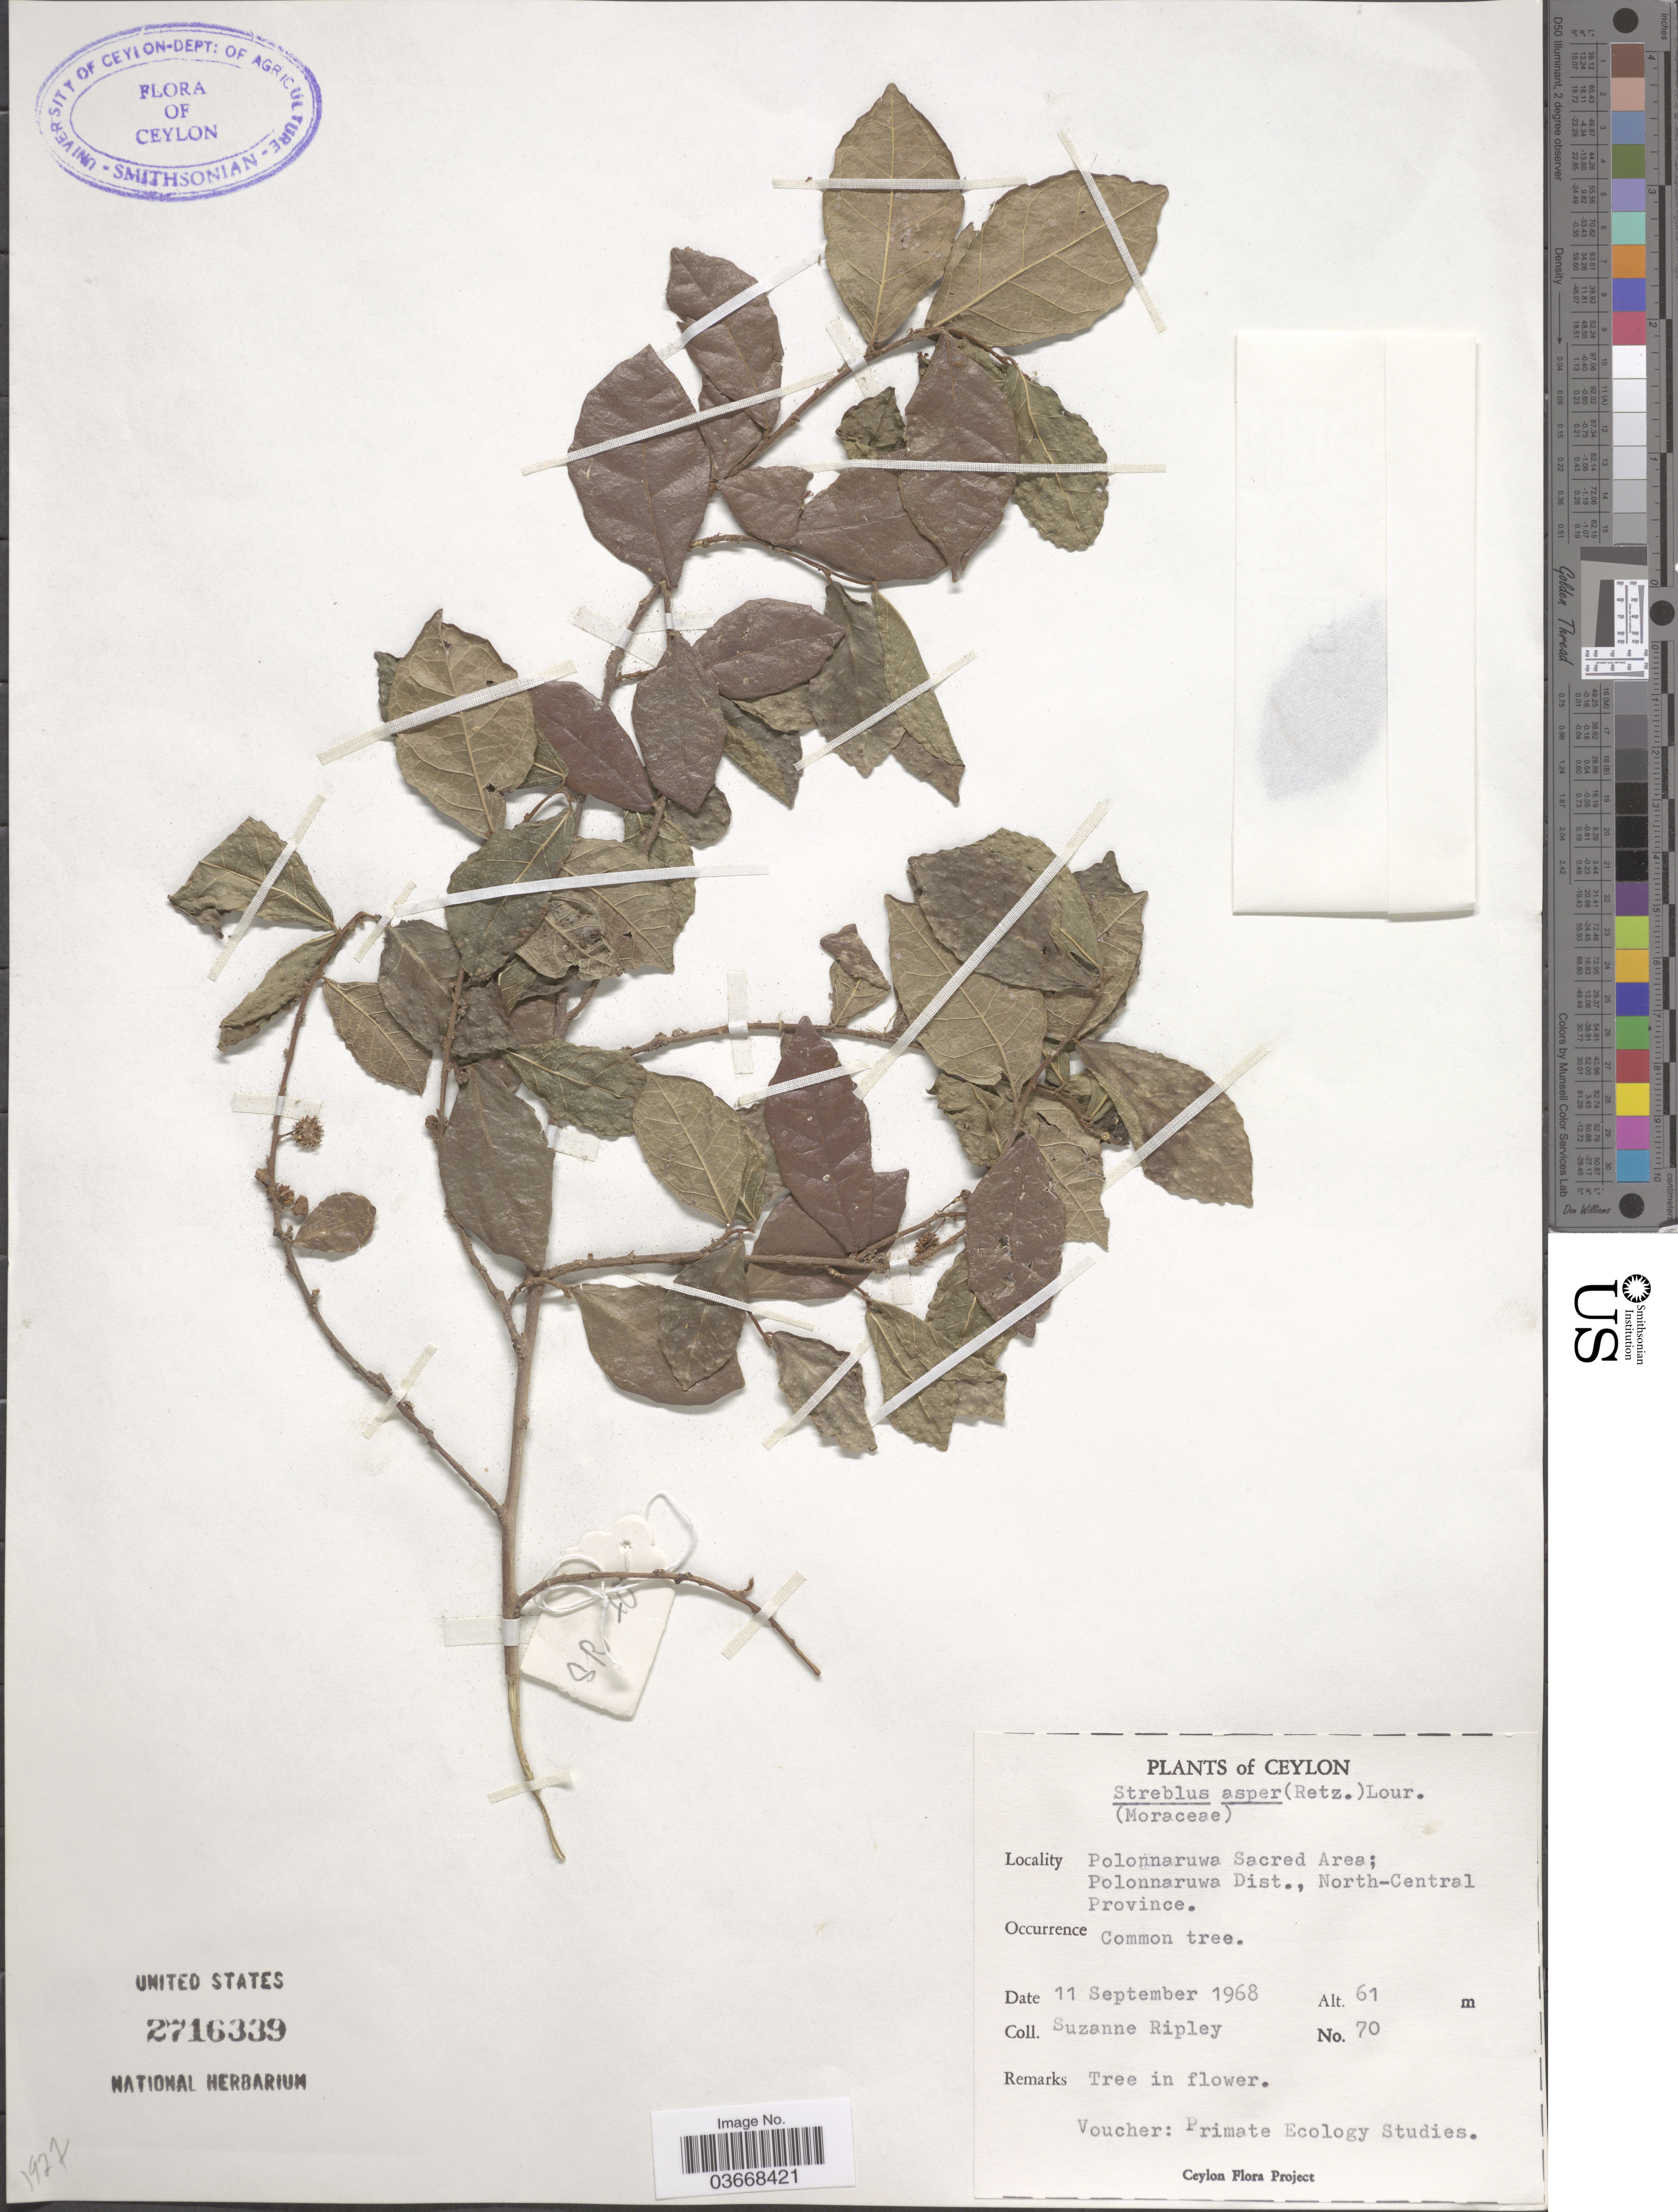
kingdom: Plantae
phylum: Tracheophyta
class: Magnoliopsida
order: Rosales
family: Moraceae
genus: Streblus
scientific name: Streblus asper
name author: Lour.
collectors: S. Ripley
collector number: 70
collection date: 1968-09-11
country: Sri Lanka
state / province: North Central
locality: Ceylon. Polonnaruwa Sacred Area; Polonnaruwa Dist., North-Central Province.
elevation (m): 61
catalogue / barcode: US 2716339